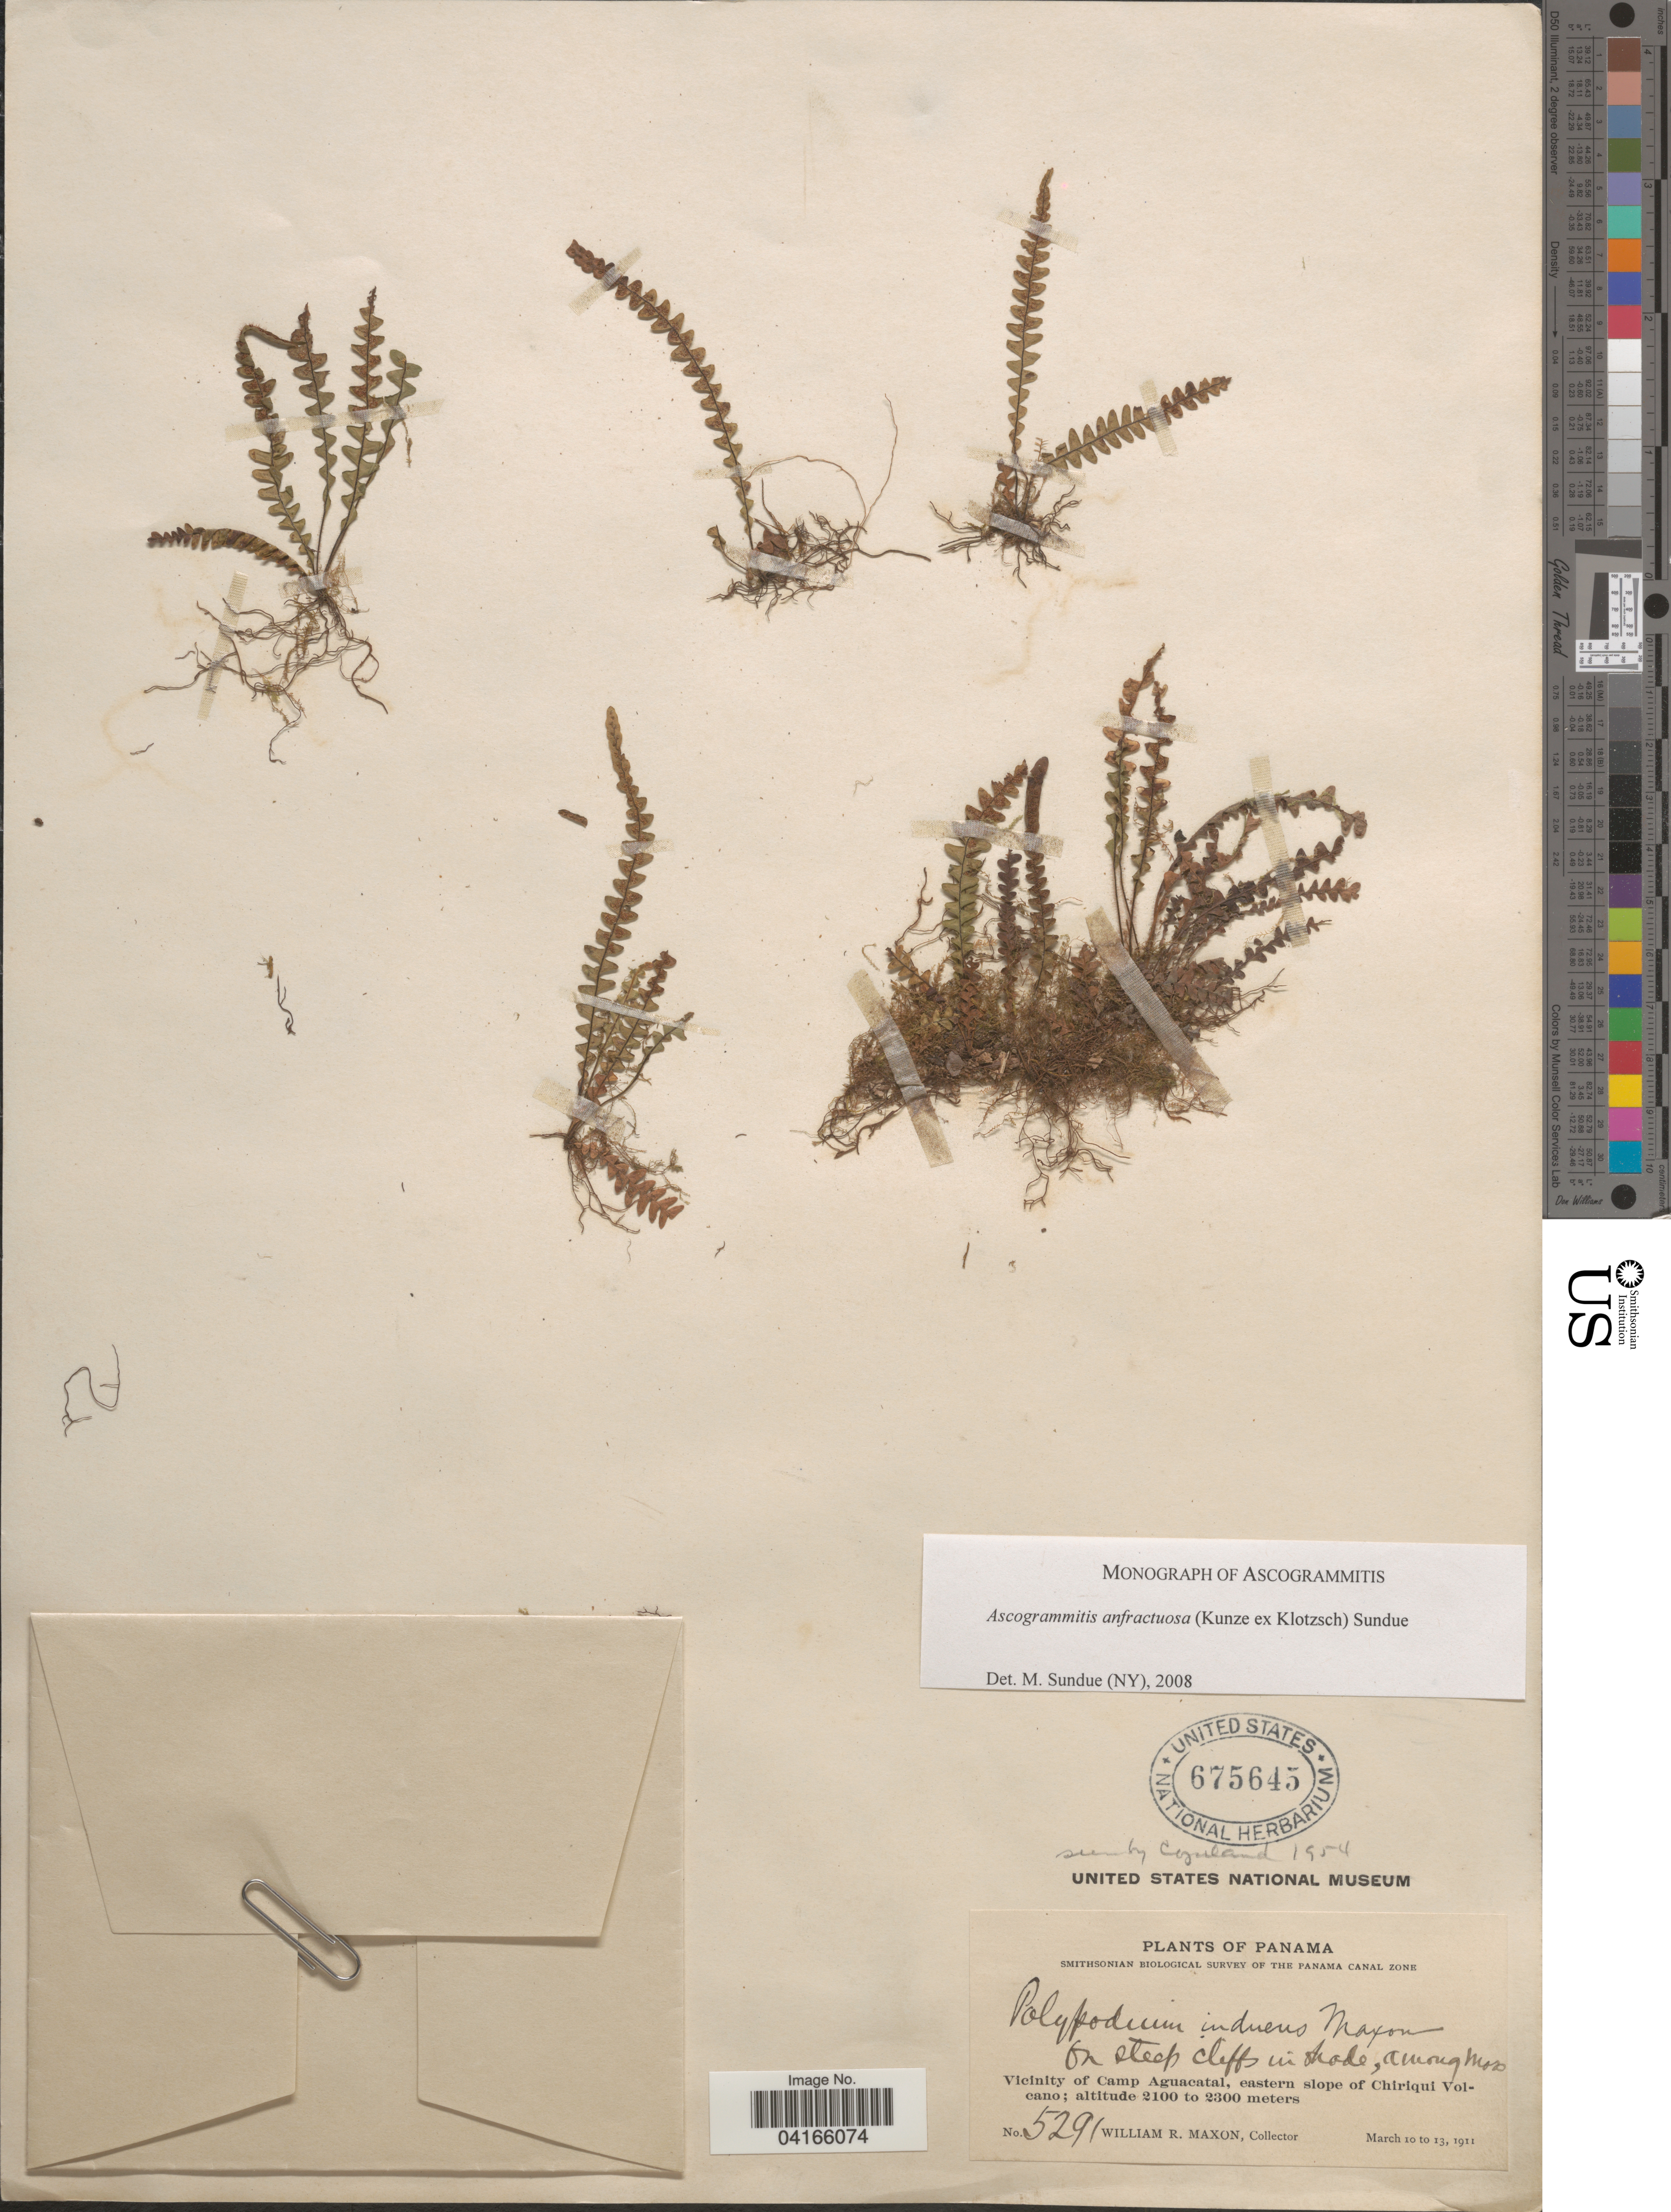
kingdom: Plantae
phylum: Tracheophyta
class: Polypodiopsida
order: Polypodiales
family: Polypodiaceae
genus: Ascogrammitis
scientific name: Ascogrammitis anfractuosa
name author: (Kunze ex Klotzsch) Sundue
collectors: W. R. Maxon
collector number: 5291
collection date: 1911-03-10/1911-03-13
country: Panama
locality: Smithsonian Biological Survey of the Panama Canal Zone. Vicinity of Camp Aguacatal, eastern slope of Chiriqui Volcano.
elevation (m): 2100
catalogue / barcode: US 675645